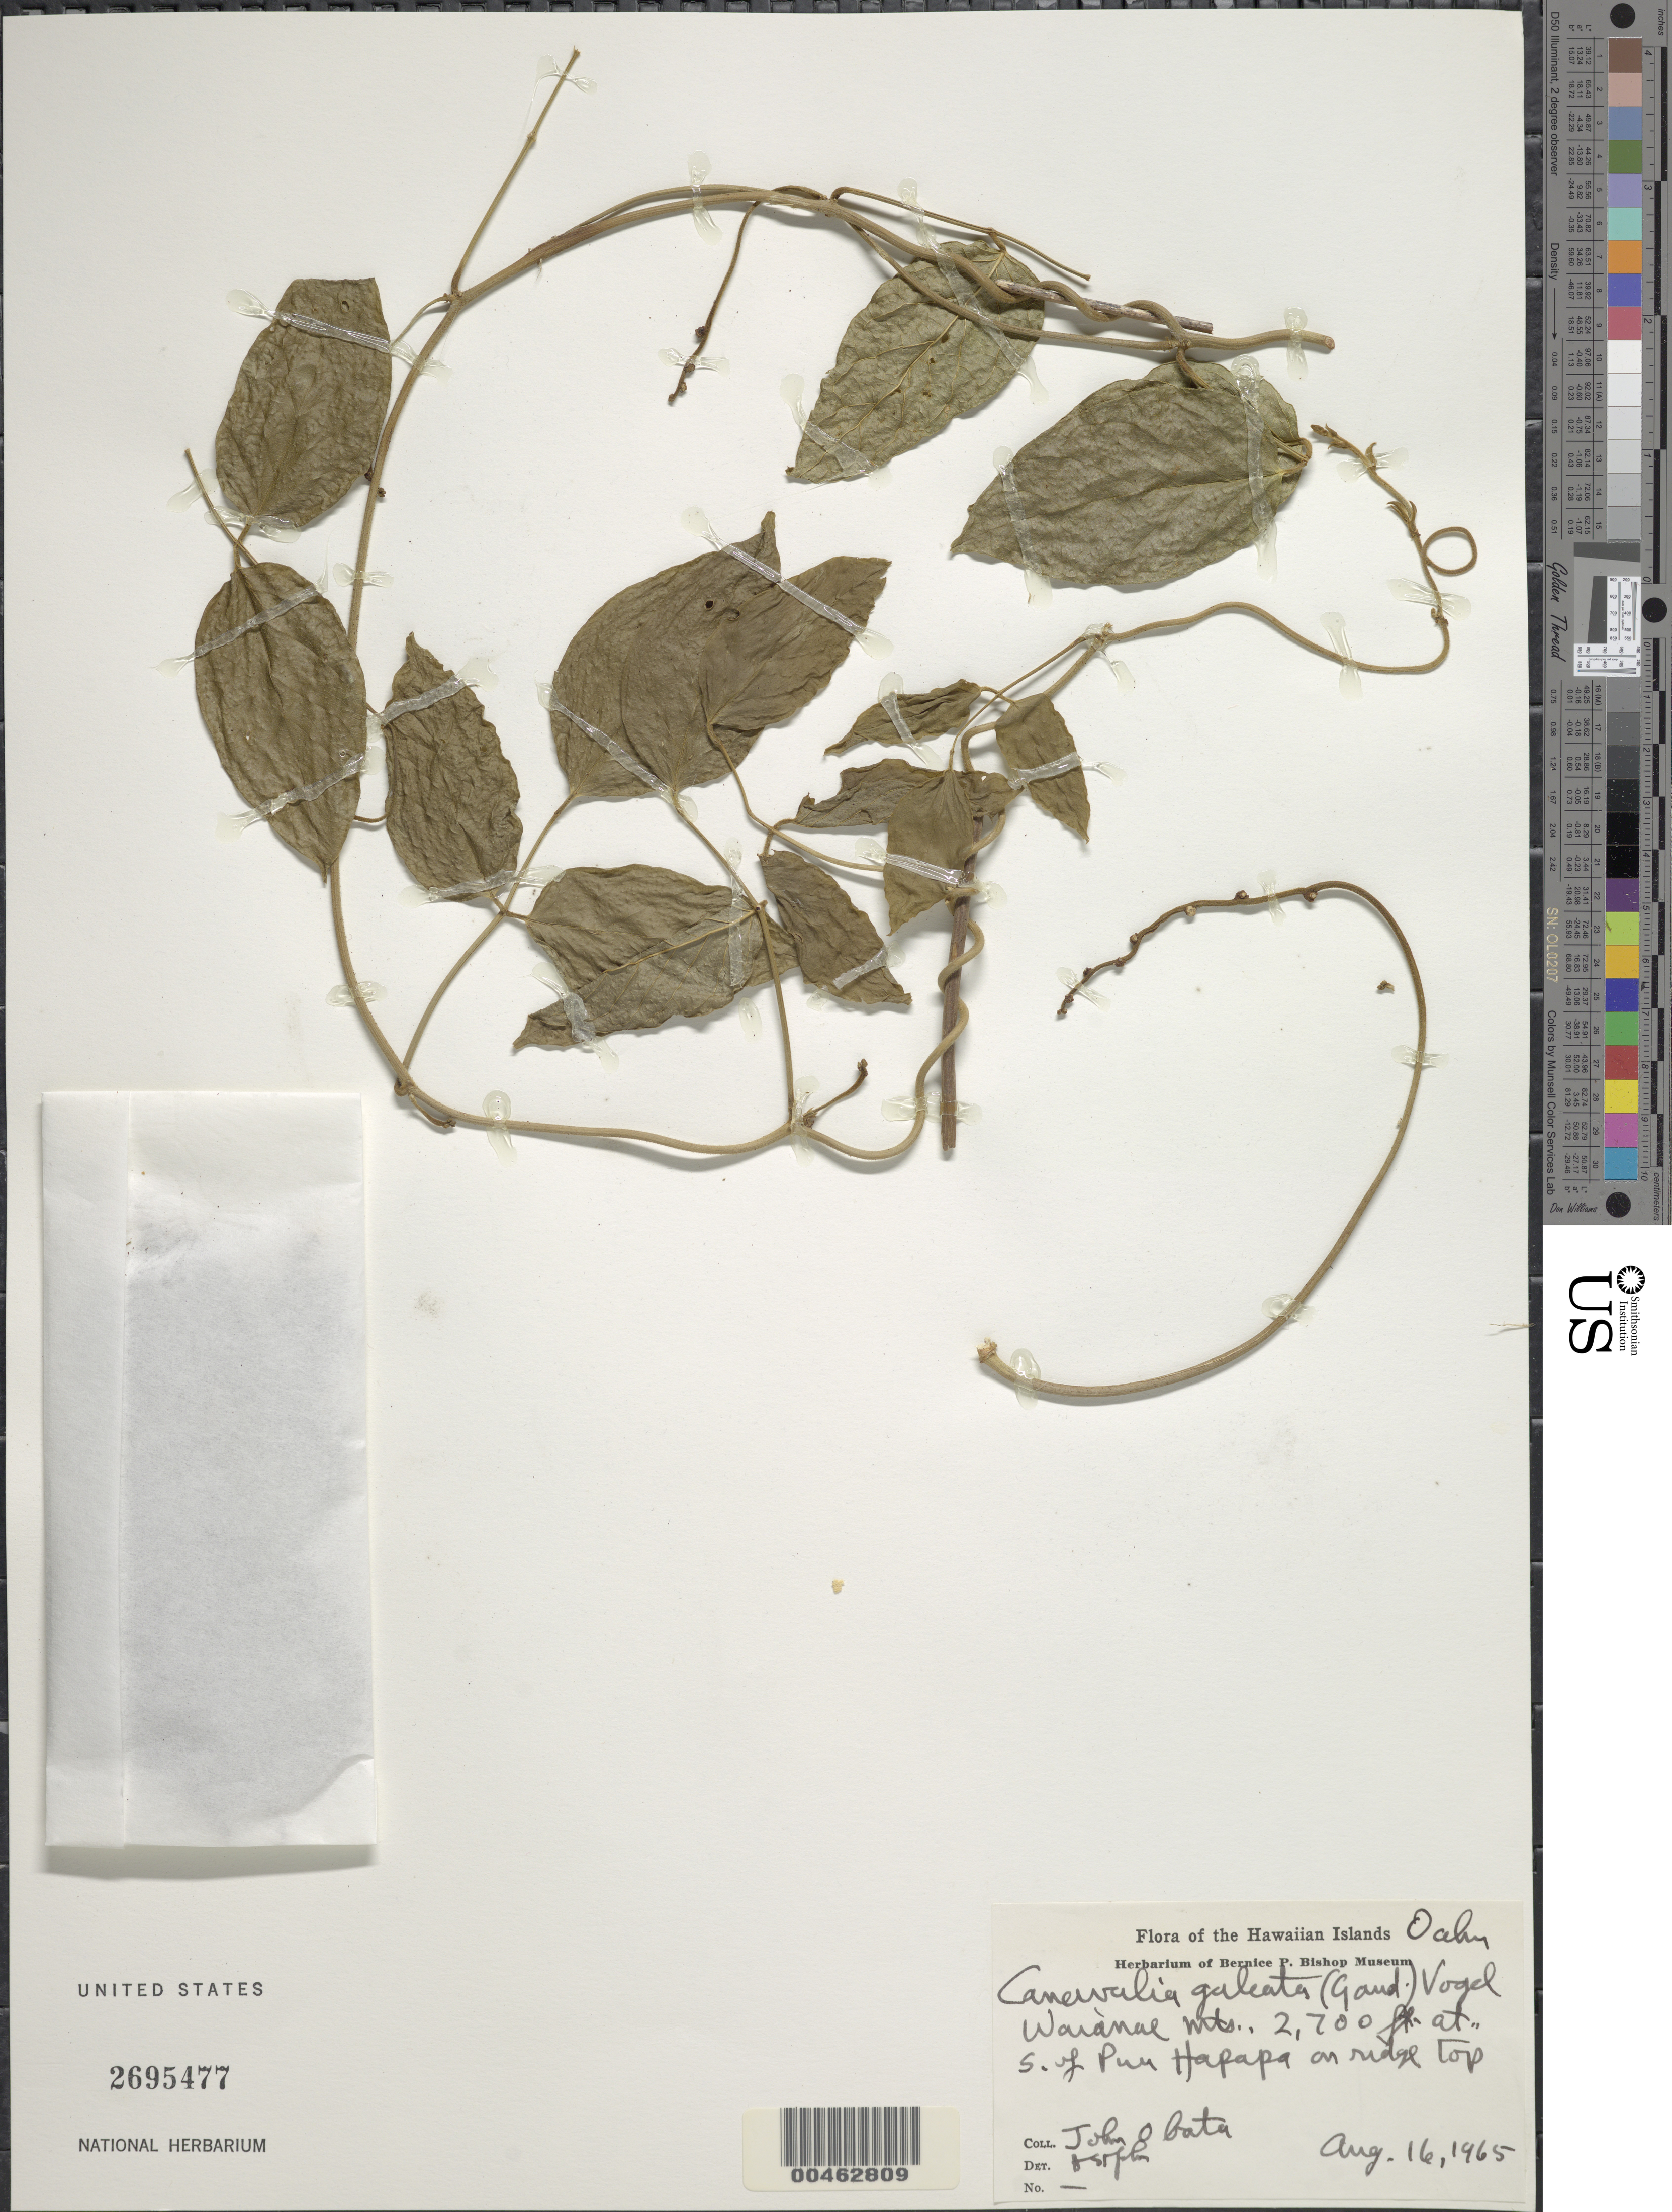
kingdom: Plantae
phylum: Tracheophyta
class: Magnoliopsida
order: Fabales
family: Fabaceae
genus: Canavalia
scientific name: Canavalia galeata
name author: Gaudich.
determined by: St. John, H.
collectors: J. Obata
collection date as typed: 16 Aug 1965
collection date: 1965-08-16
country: United States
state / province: Hawaii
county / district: Honolulu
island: Oahu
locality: Waianae Mts., S of Puu Hapapa on ridge top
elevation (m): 823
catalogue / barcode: US 2695477